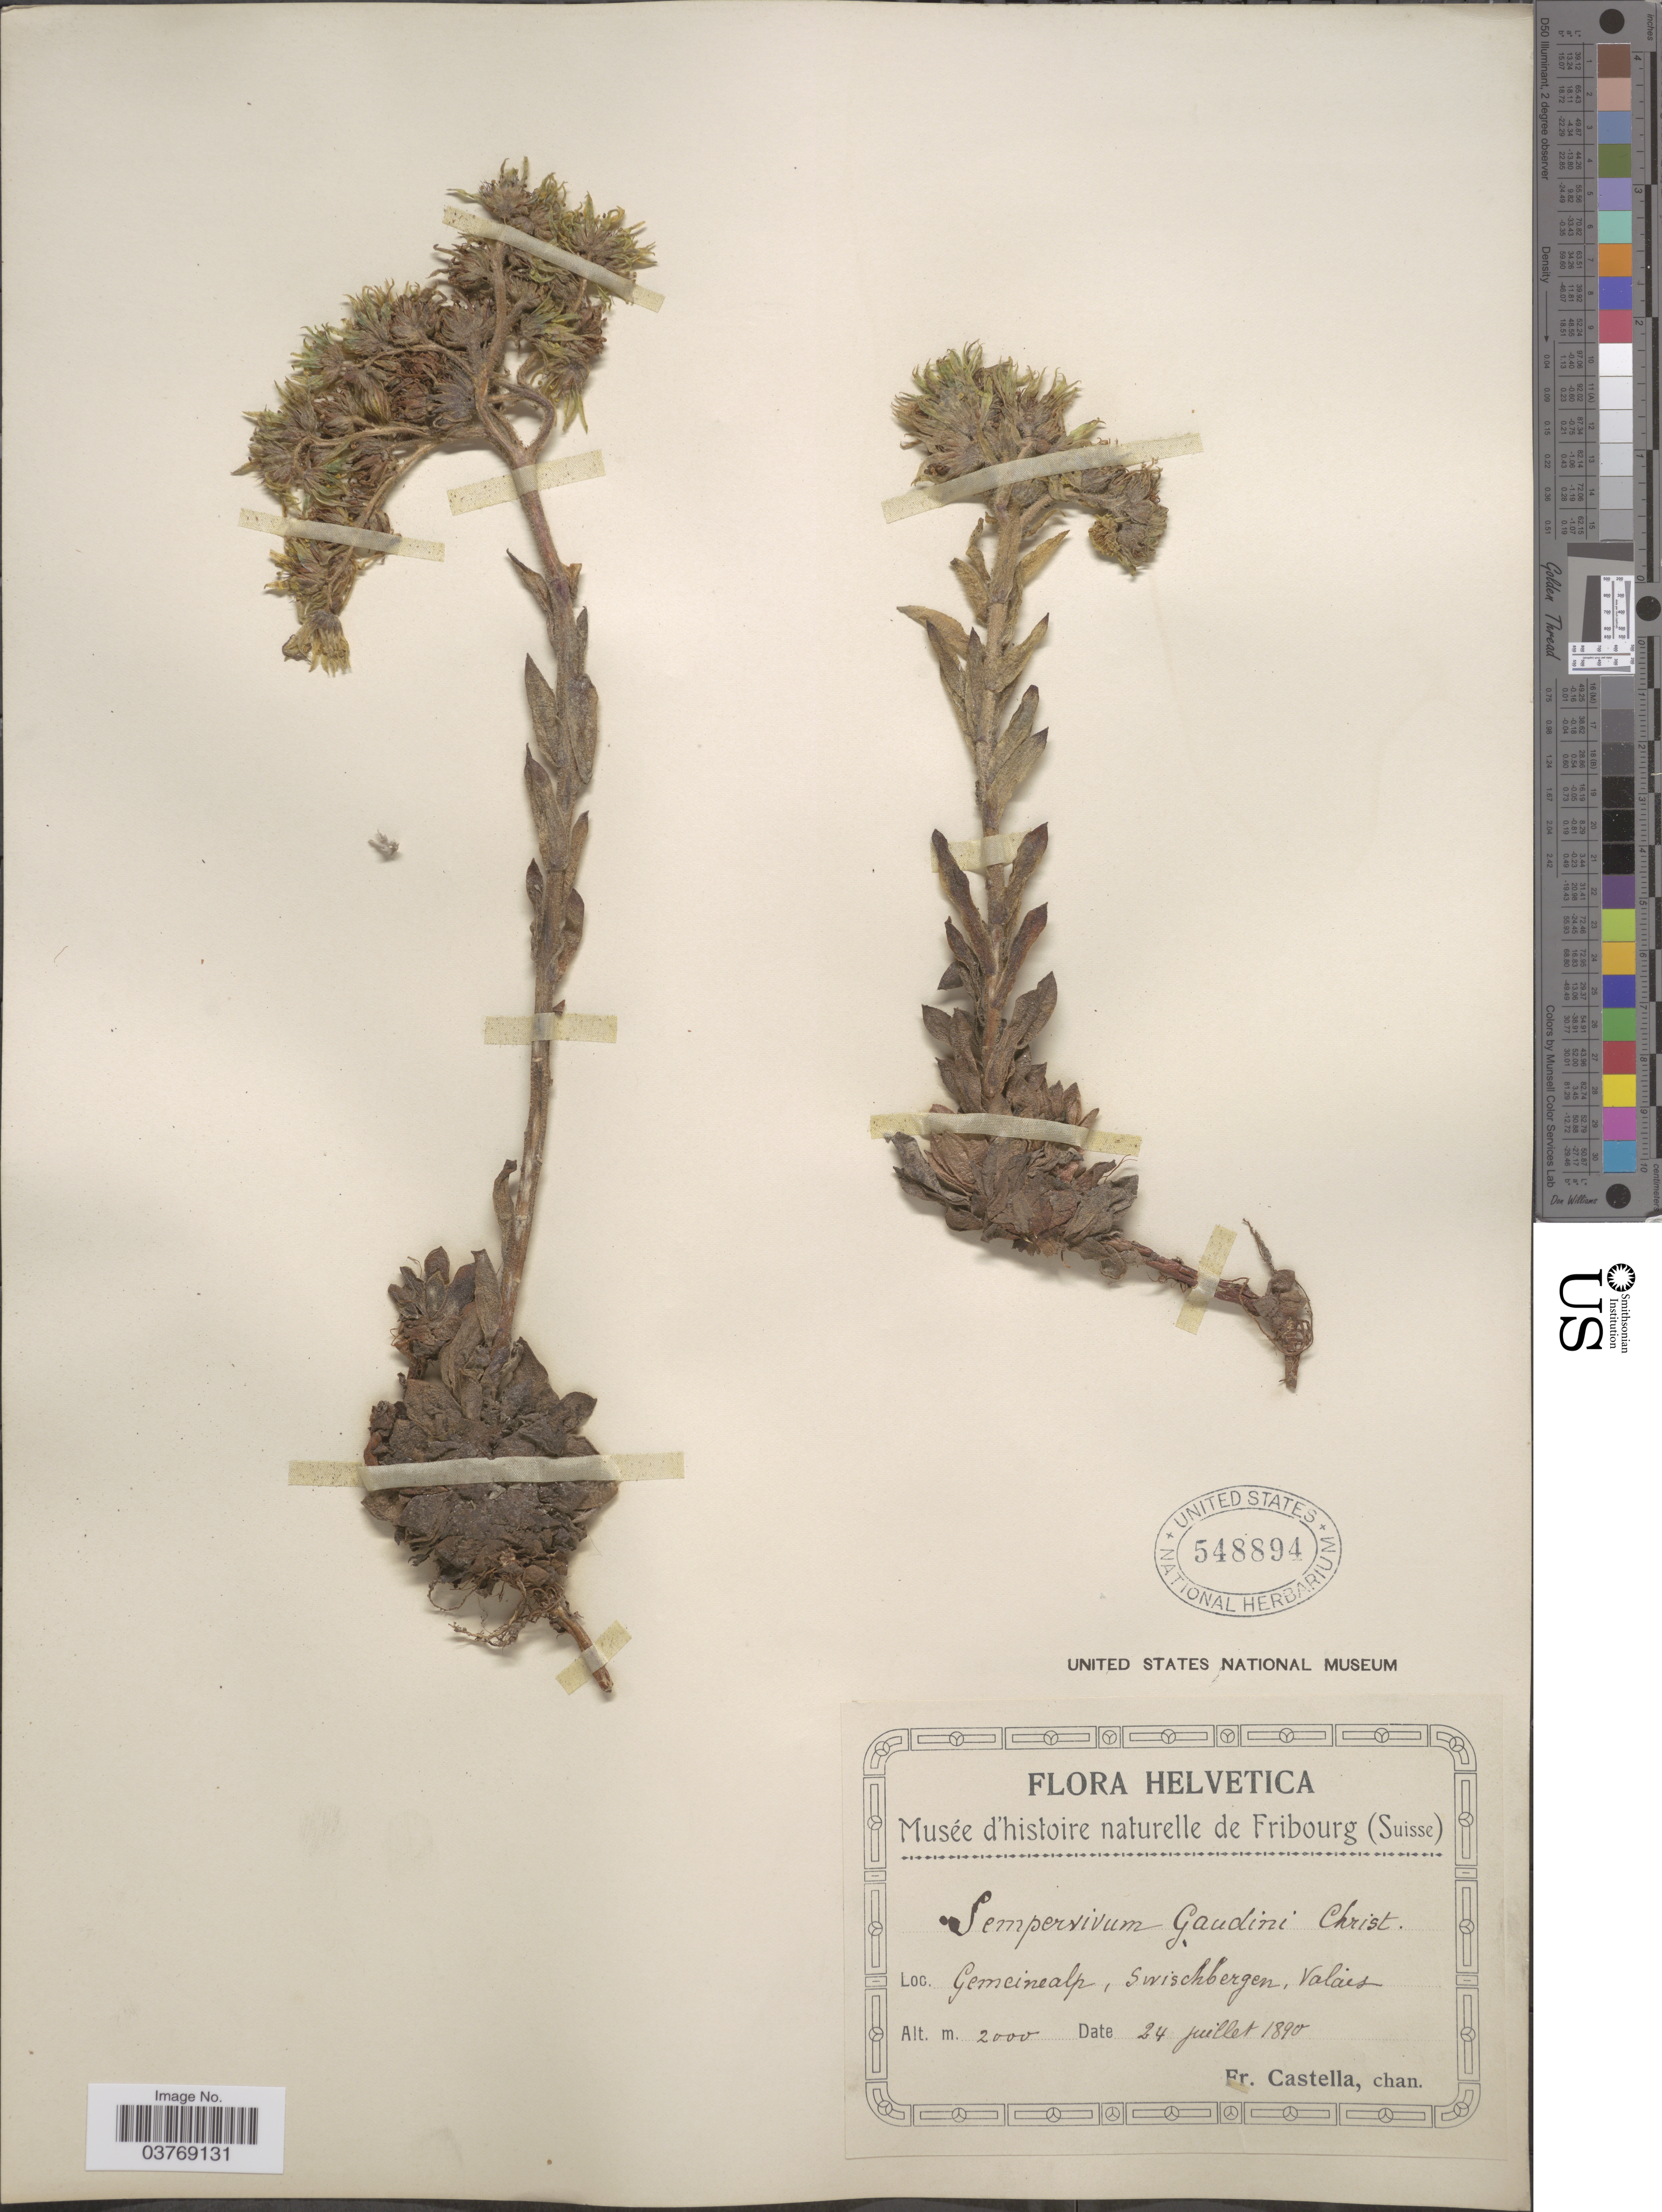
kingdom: Plantae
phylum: Tracheophyta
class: Magnoliopsida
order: Saxifragales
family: Crassulaceae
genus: Sempervivum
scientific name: Sempervivum gaudinii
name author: Christ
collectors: Fr. Castella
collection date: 1890-07-24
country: Switzerland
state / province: Valais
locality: Helvetica. Gemeinealp, Swischbergen.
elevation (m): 2000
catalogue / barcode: US 548894